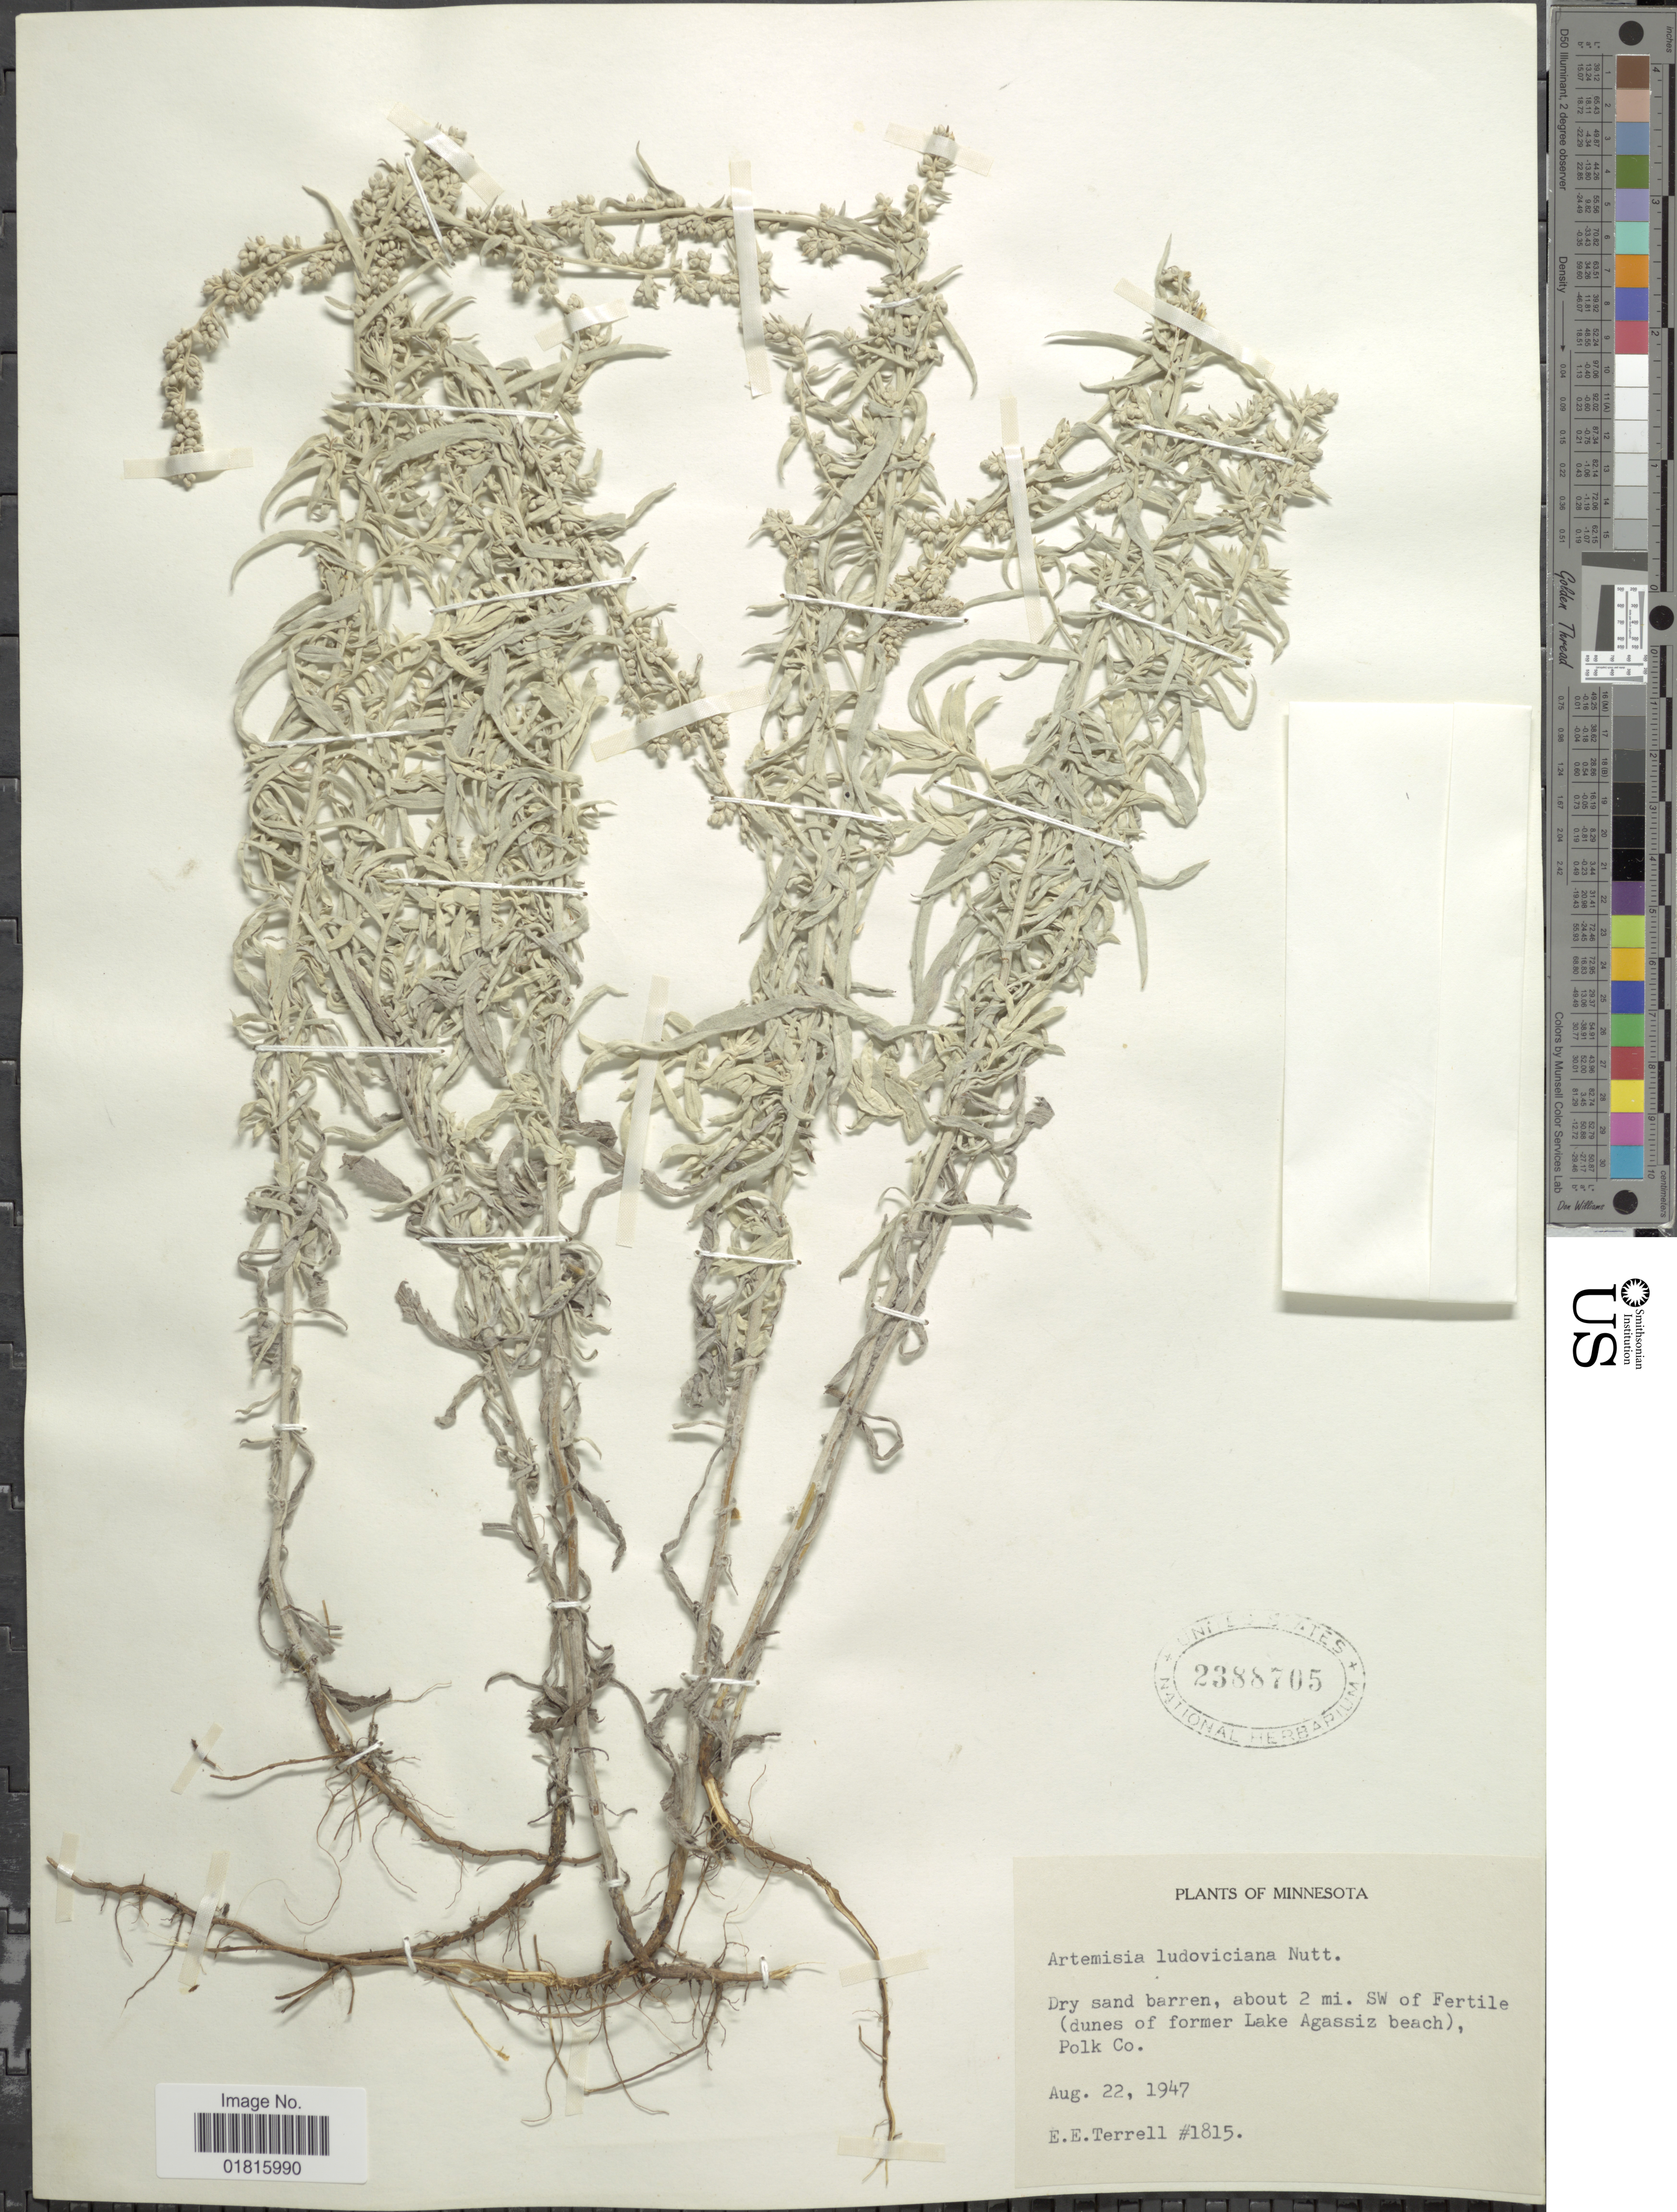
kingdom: Plantae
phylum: Tracheophyta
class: Magnoliopsida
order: Asterales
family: Asteraceae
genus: Artemisia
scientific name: Artemisia ludoviciana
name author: Nutt.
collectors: E. E. Terrell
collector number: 1815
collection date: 1947-08-22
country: United States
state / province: Minnesota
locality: Dry sand barren, about 2 mi. SW of Fertile (dunes of former Lake Agassiz beach), Polk Co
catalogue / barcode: US 2388705